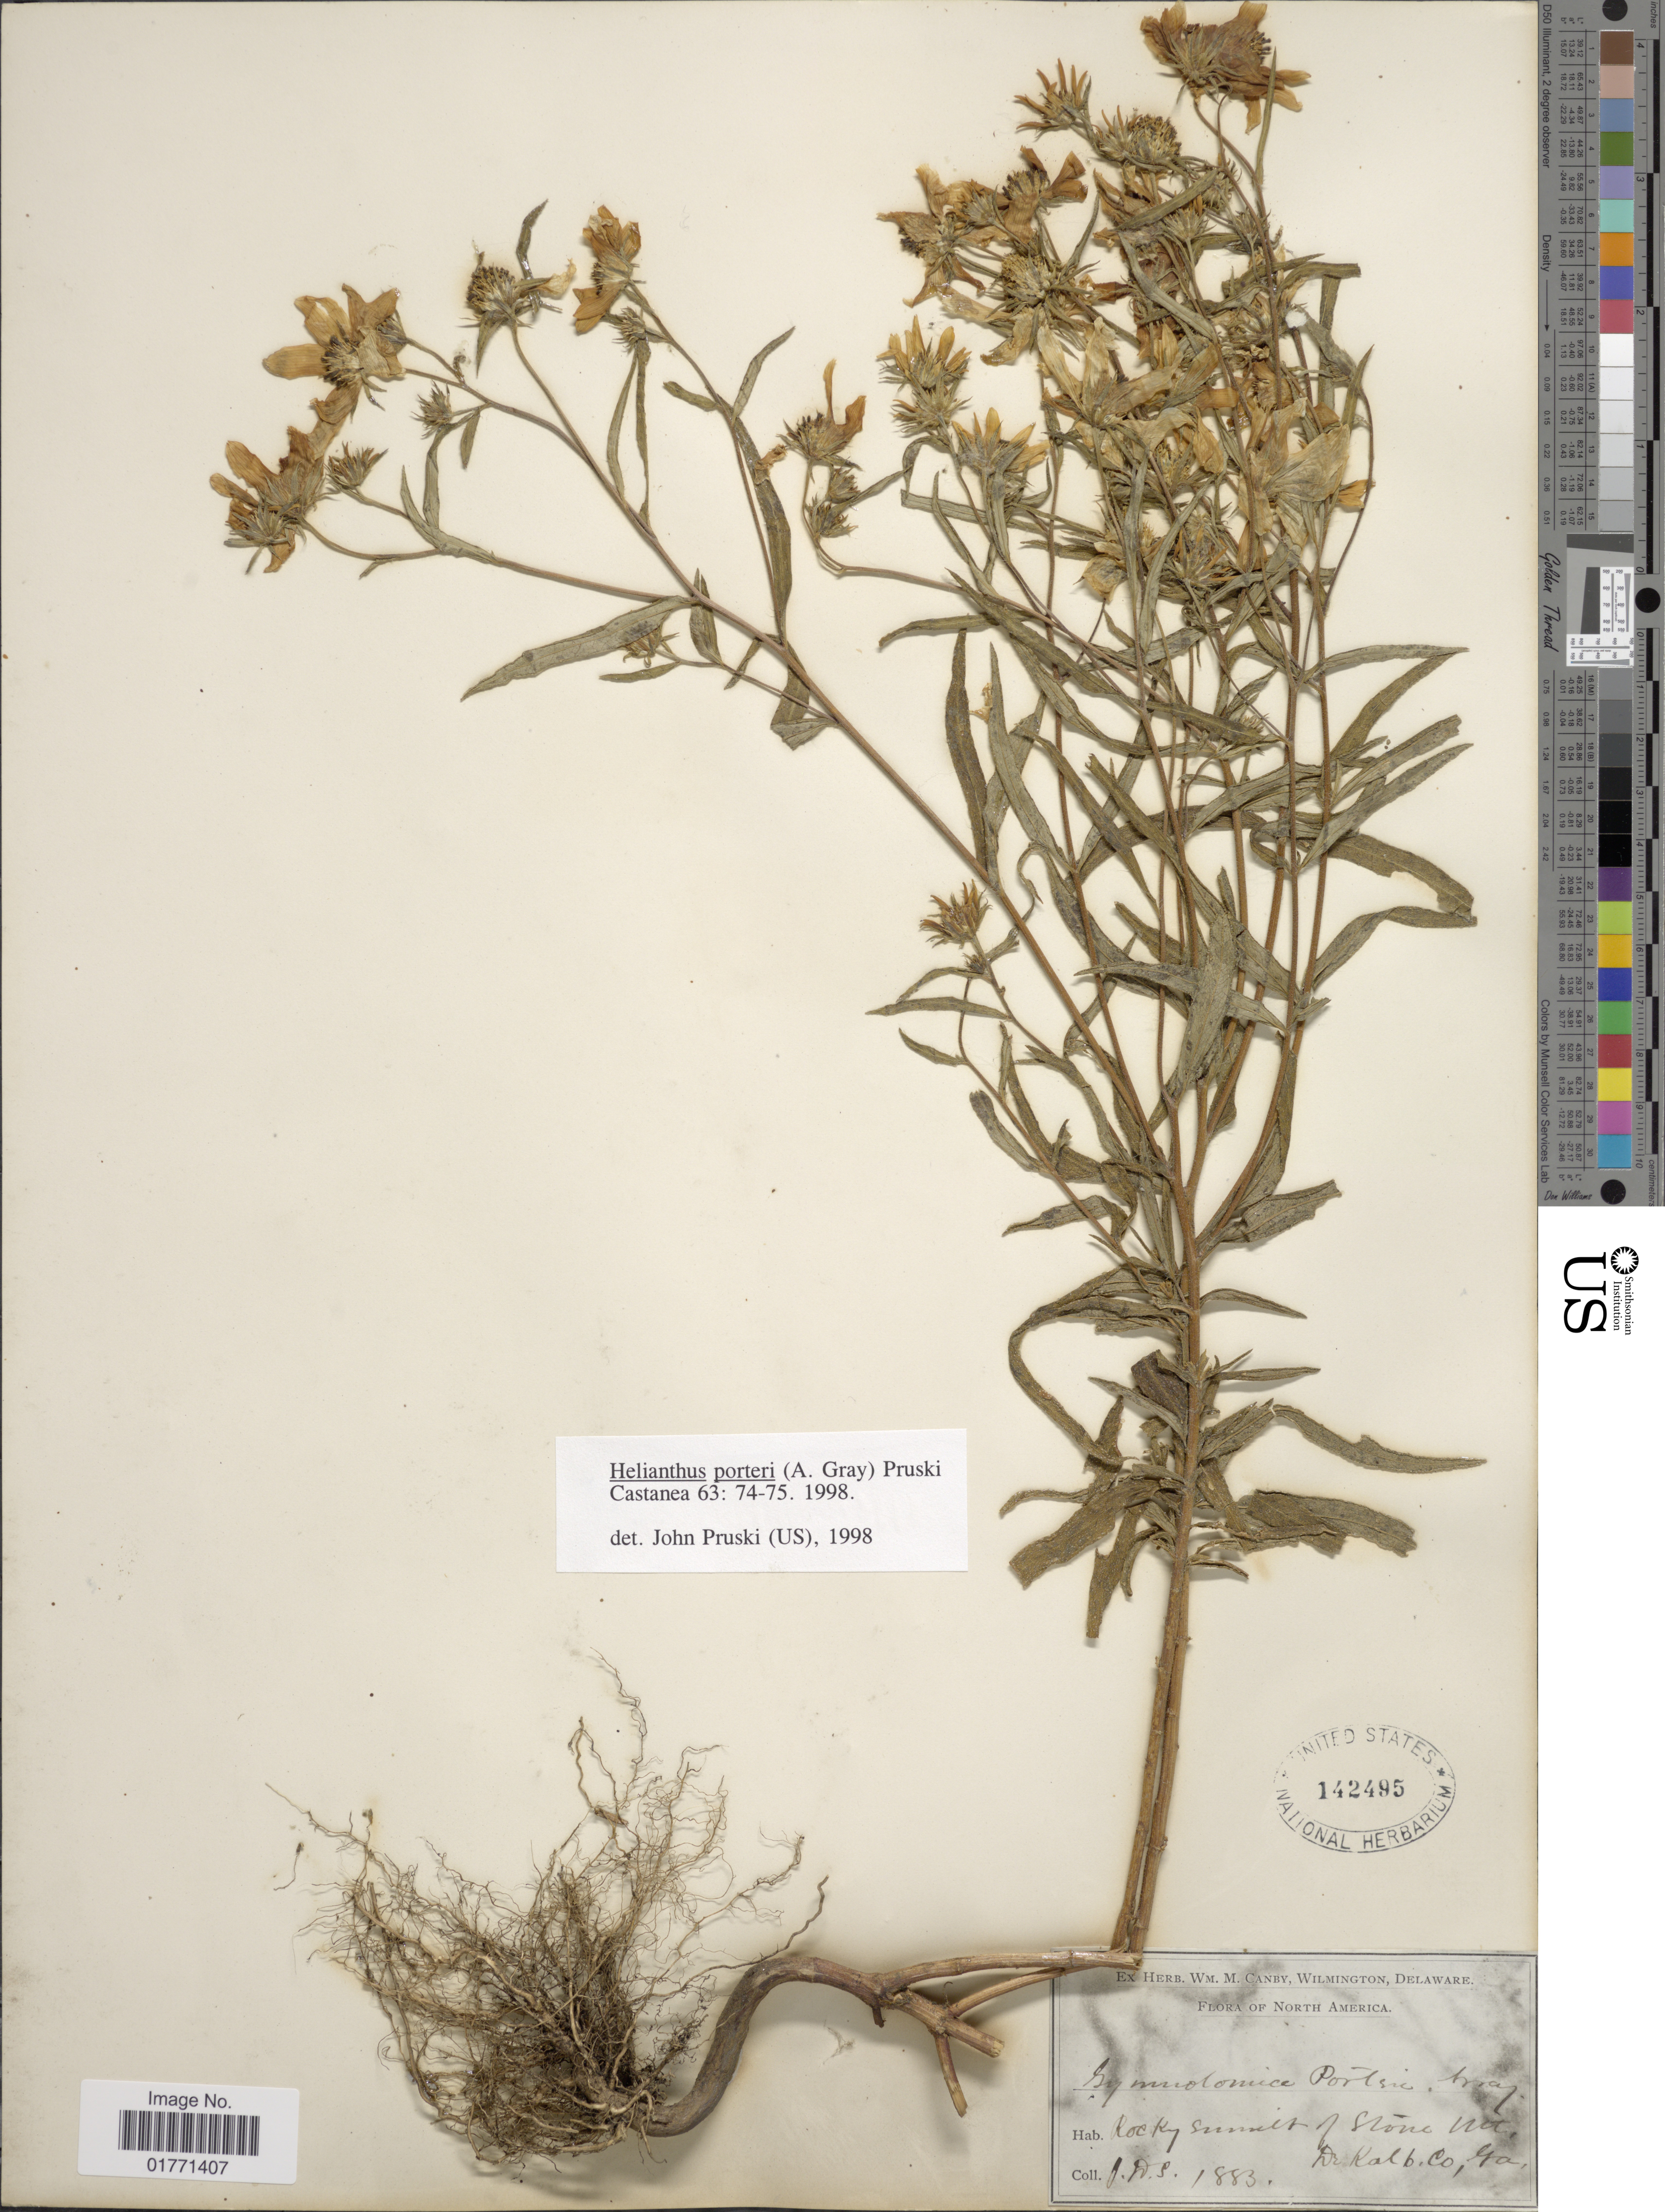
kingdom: Plantae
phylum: Tracheophyta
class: Magnoliopsida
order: Asterales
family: Asteraceae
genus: Helianthus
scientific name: Helianthus porteri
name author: (A. Gray) Pruski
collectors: D. M. Smith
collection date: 1883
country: United States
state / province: Georgia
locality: Rocky summit of Stone Mt., De Kalb Co.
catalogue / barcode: US 142495